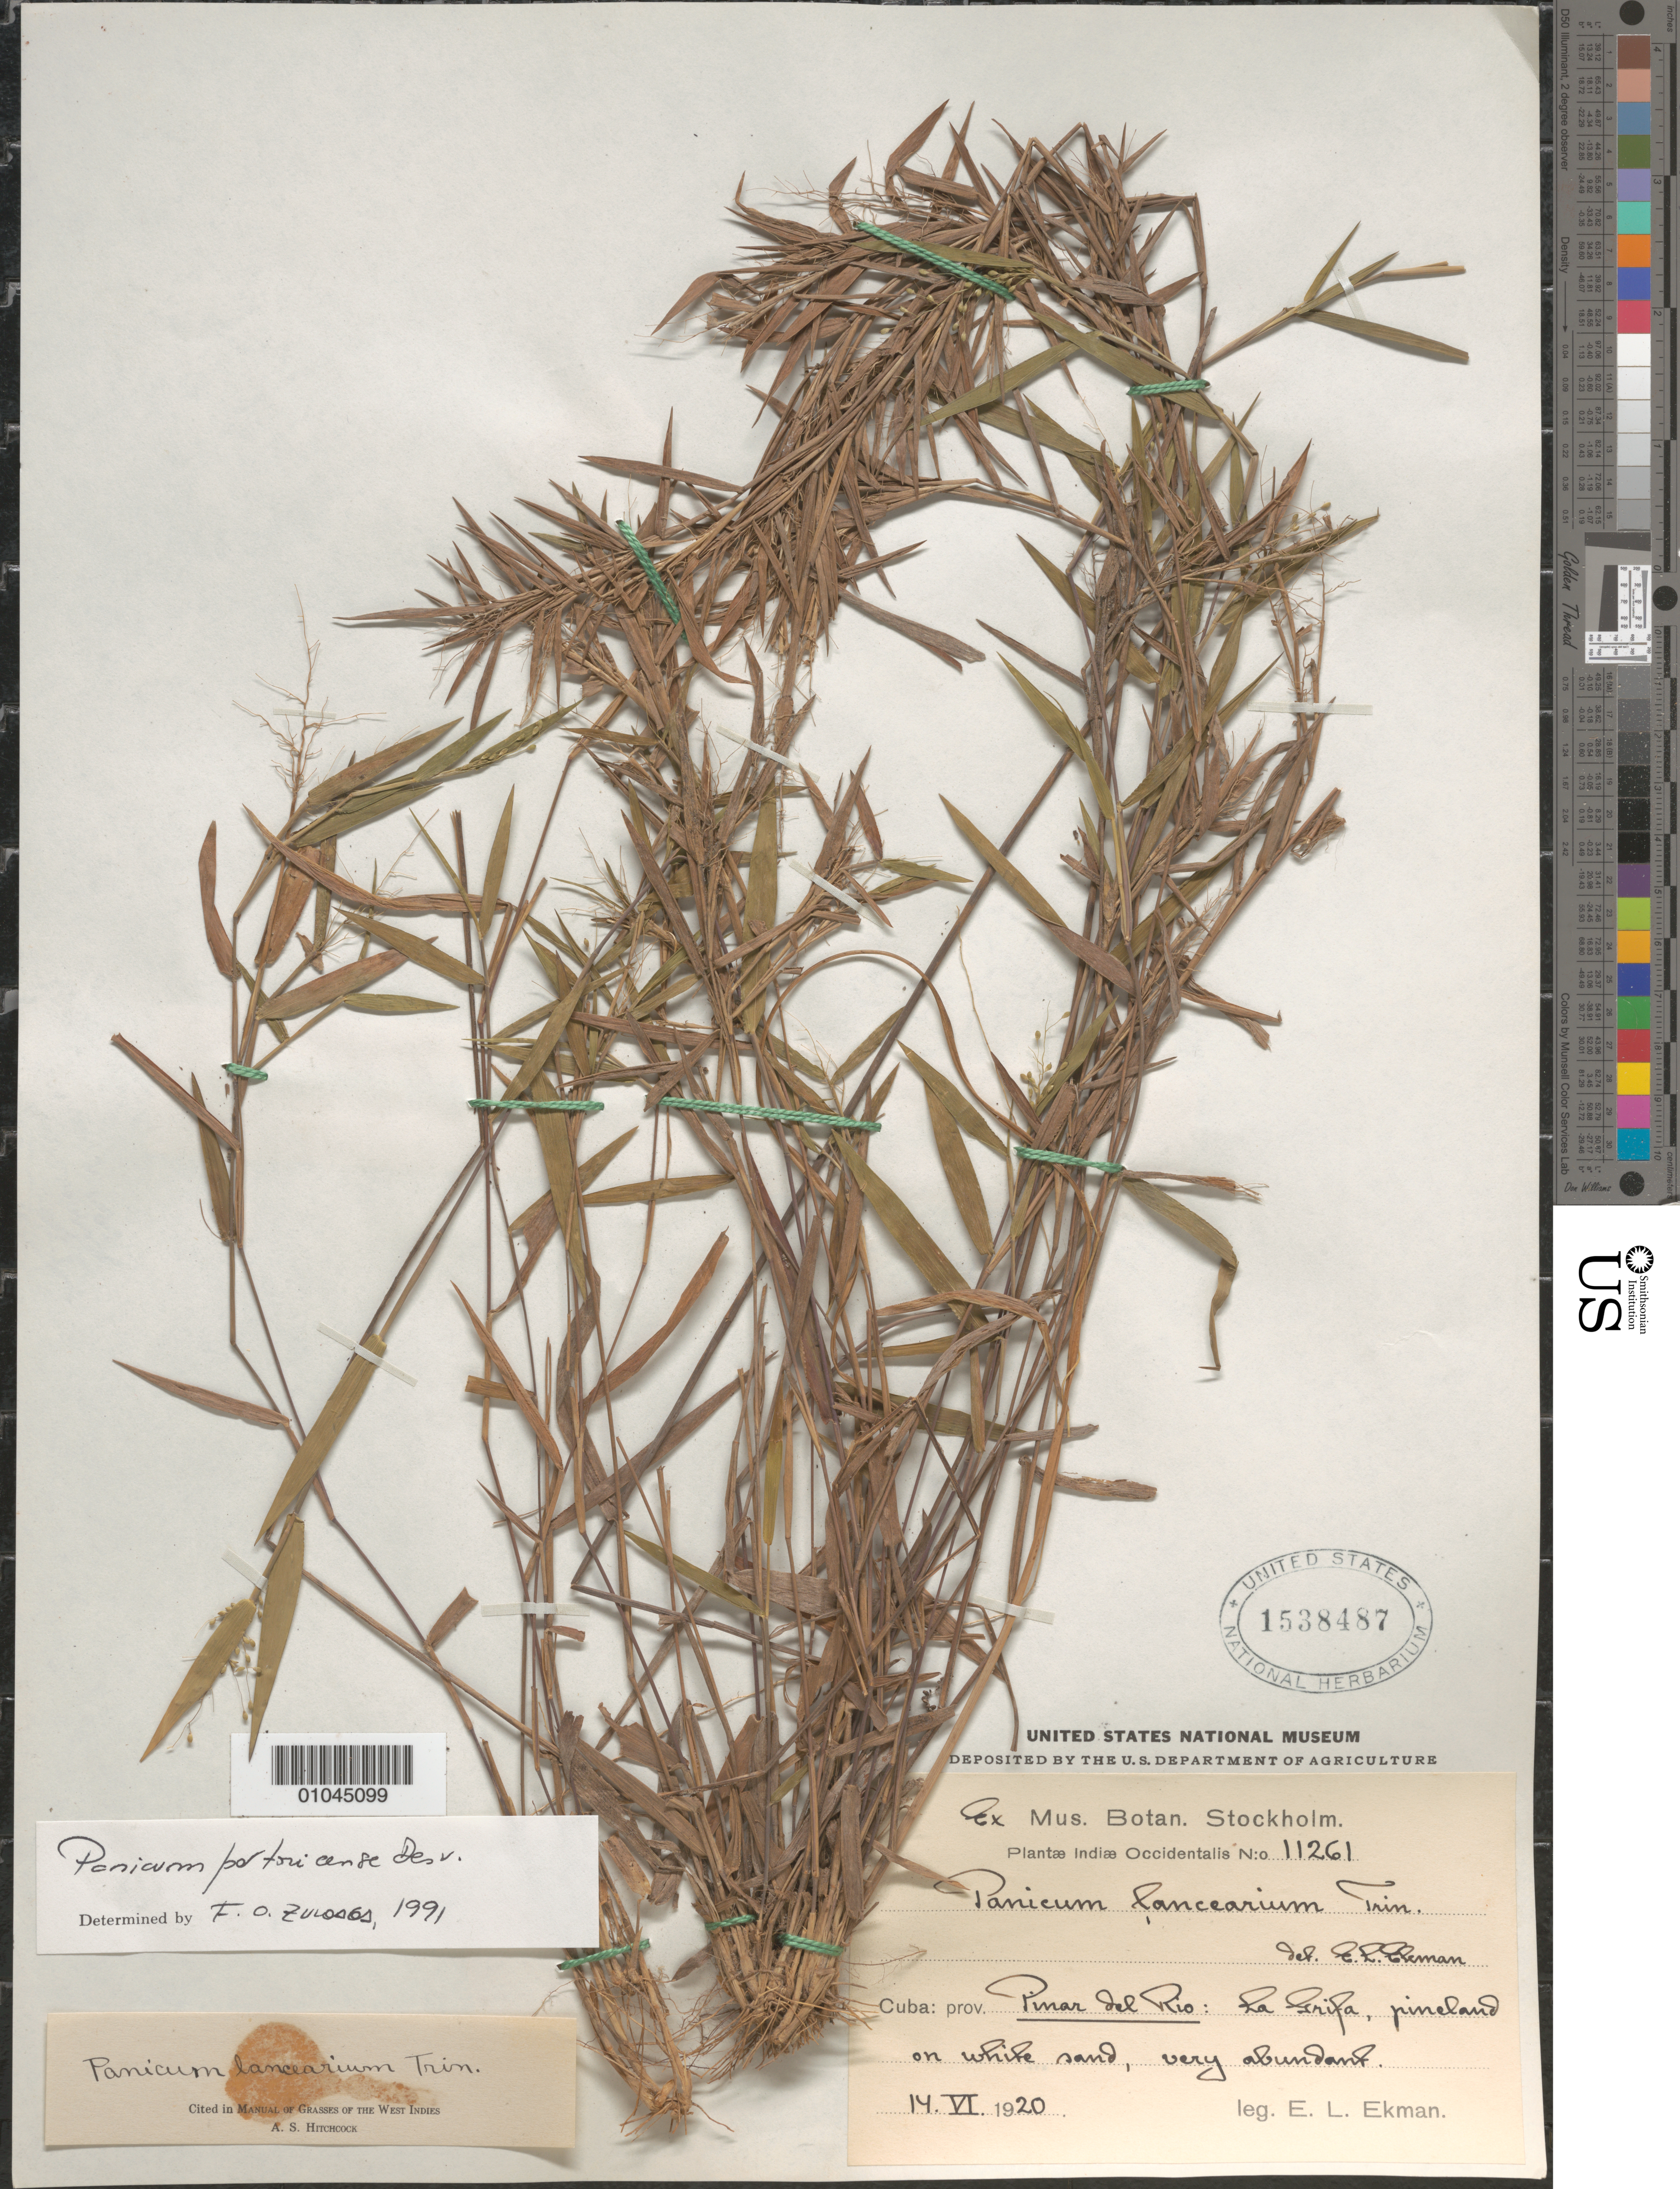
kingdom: Plantae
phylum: Tracheophyta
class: Liliopsida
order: Poales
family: Poaceae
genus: Panicum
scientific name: Panicum portoricense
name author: Desv. ex Ham.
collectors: E. L. Ekman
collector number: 11261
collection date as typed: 14 Jun 1920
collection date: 1920-06-14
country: Cuba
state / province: Pinar del Rio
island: Cuba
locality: La Grifa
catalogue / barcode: US 1538487